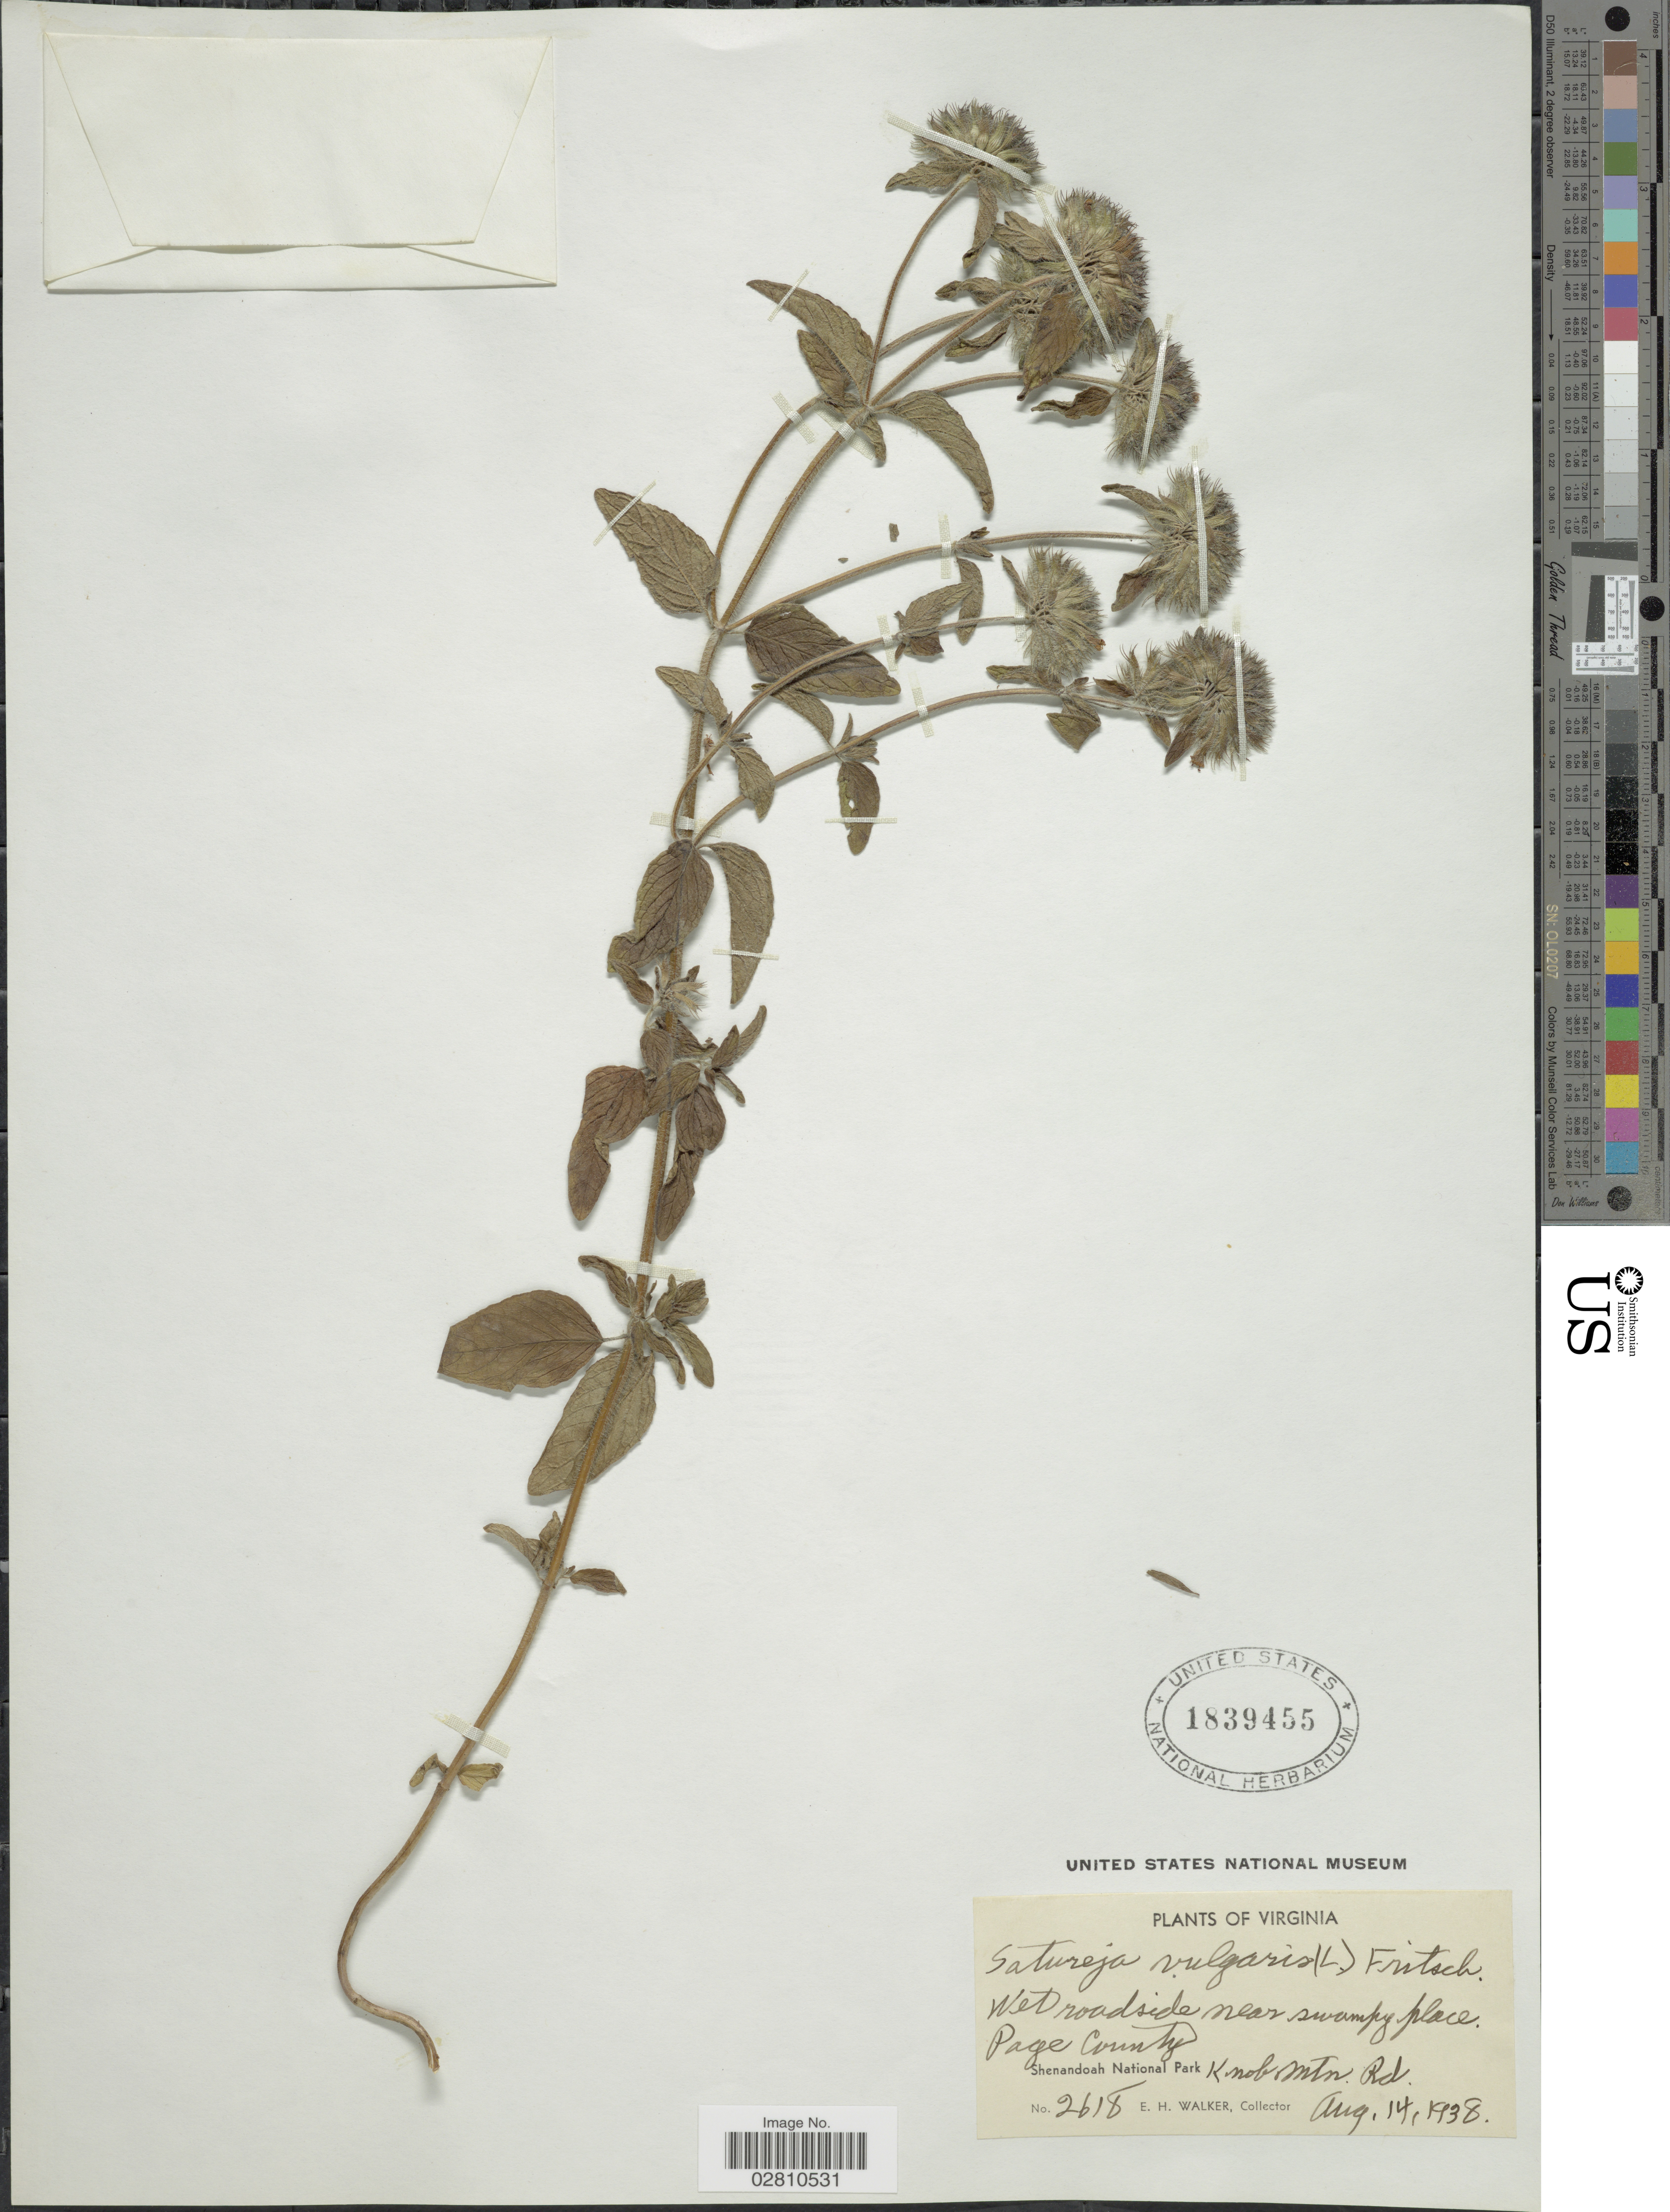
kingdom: Plantae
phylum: Tracheophyta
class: Magnoliopsida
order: Lamiales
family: Lamiaceae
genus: Clinopodium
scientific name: Clinopodium vulgare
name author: L.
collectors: E. H. Walker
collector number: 2618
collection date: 1938-08-14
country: United States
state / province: Virginia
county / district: Page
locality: Shenandoah National Park, Knob Mtn. Rd.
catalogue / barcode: US 1839455